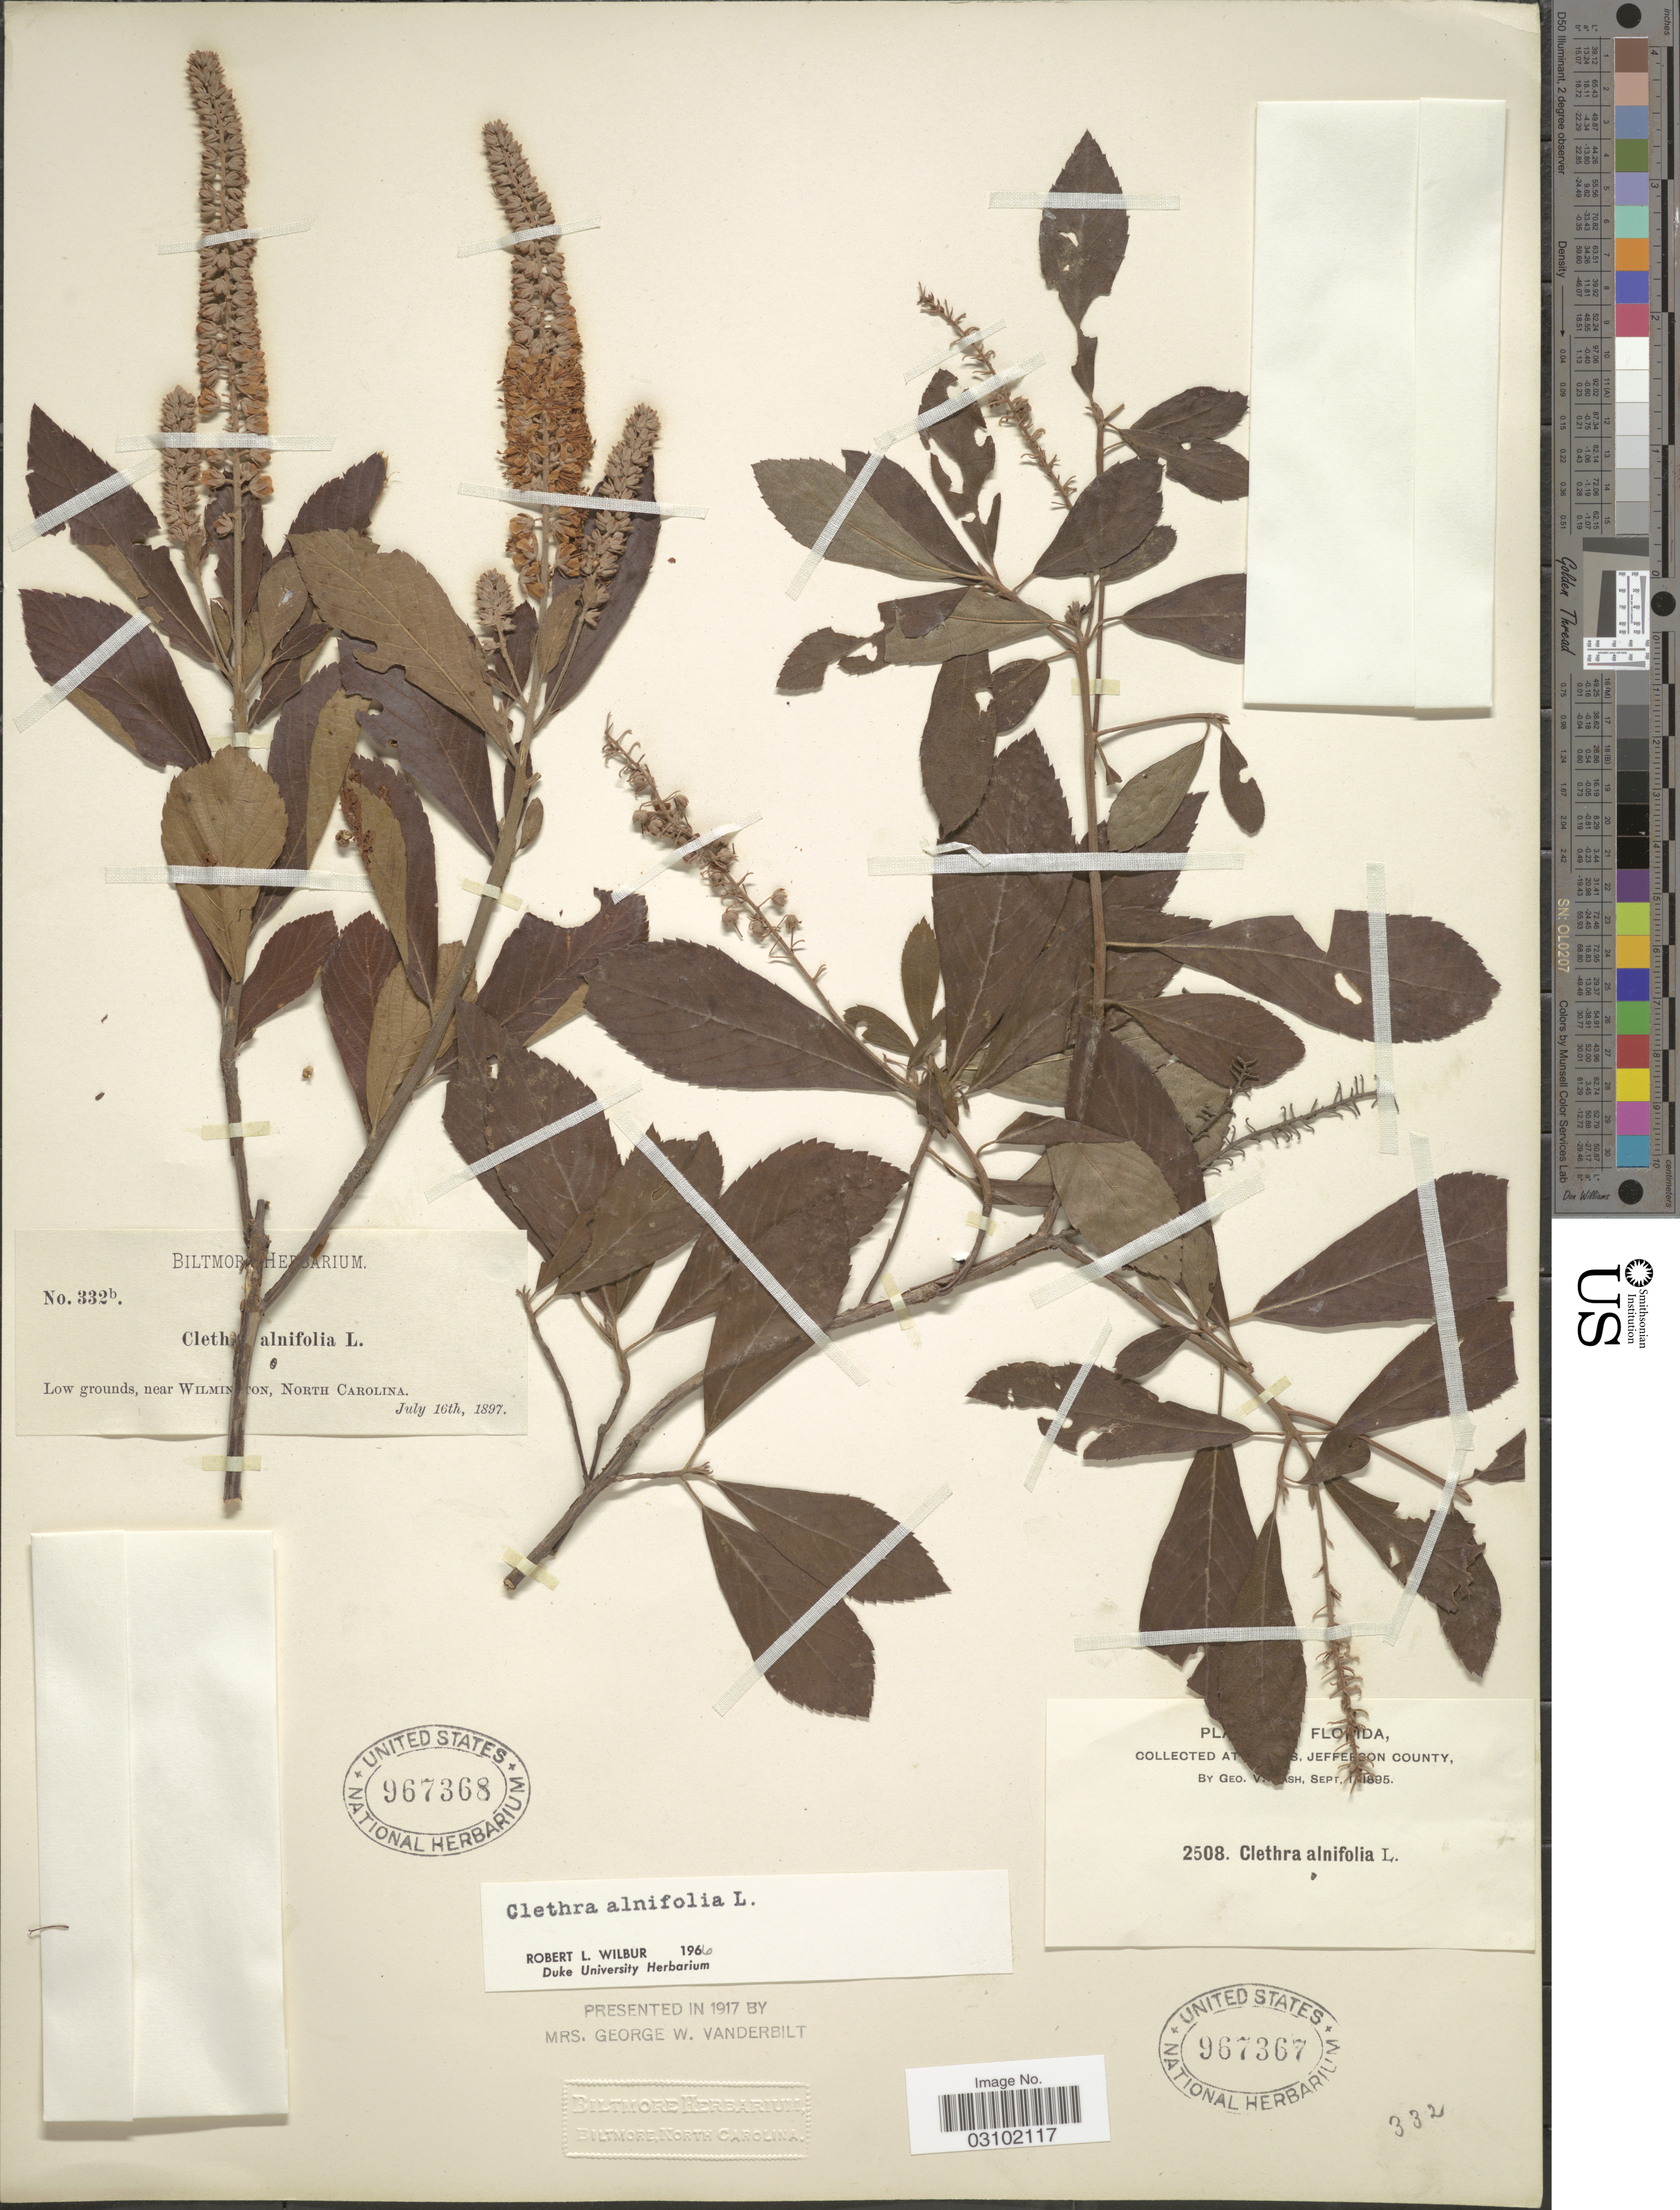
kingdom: Plantae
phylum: Tracheophyta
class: Magnoliopsida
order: Ericales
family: Clethraceae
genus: Clethra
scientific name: Clethra alnifolia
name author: L.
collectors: G. V. Nash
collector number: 2508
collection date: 1895-09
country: United States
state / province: Florida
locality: At [illegible text], Jefferson County.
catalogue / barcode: US 967367